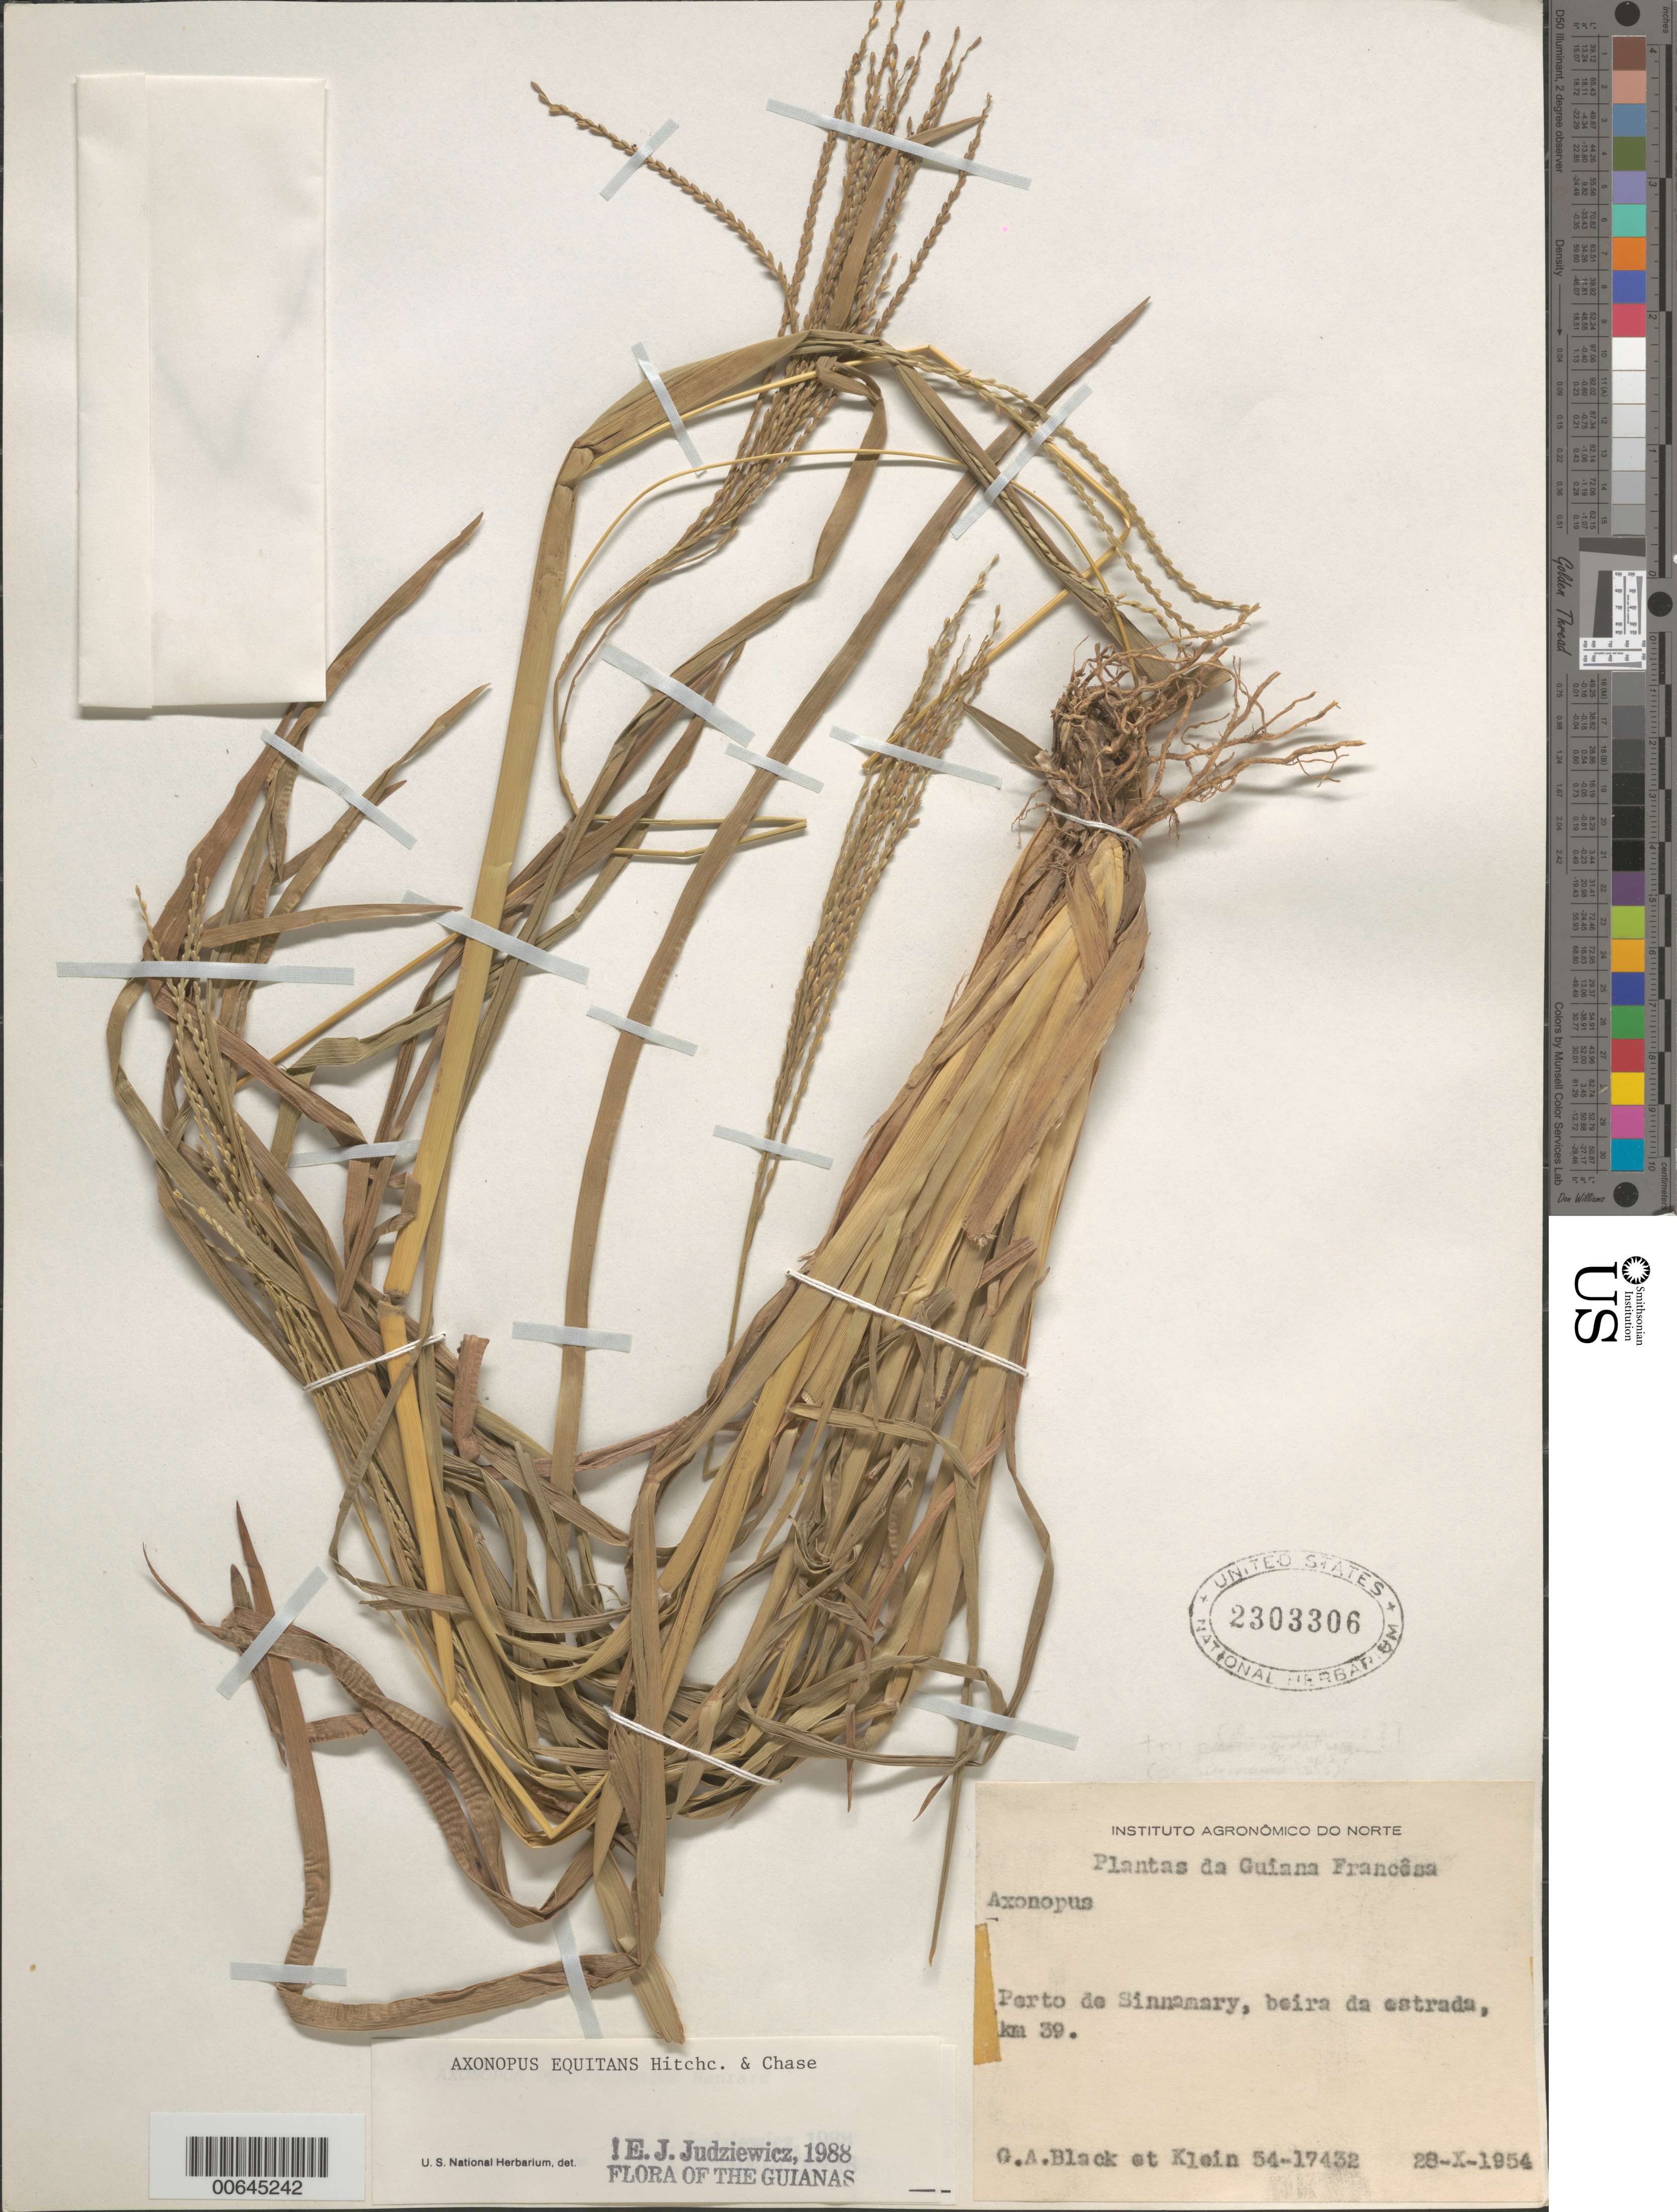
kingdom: Plantae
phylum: Tracheophyta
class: Liliopsida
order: Poales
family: Poaceae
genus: Axonopus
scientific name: Axonopus equitans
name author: Hitchc. & Chase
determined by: Judziewicz, E. J.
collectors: G. A. Black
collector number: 54 17432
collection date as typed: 28-Oct-54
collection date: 1954-10-28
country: French Guiana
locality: Porto de Sinnamary, beira da estrada, km 39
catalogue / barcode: US 2303306